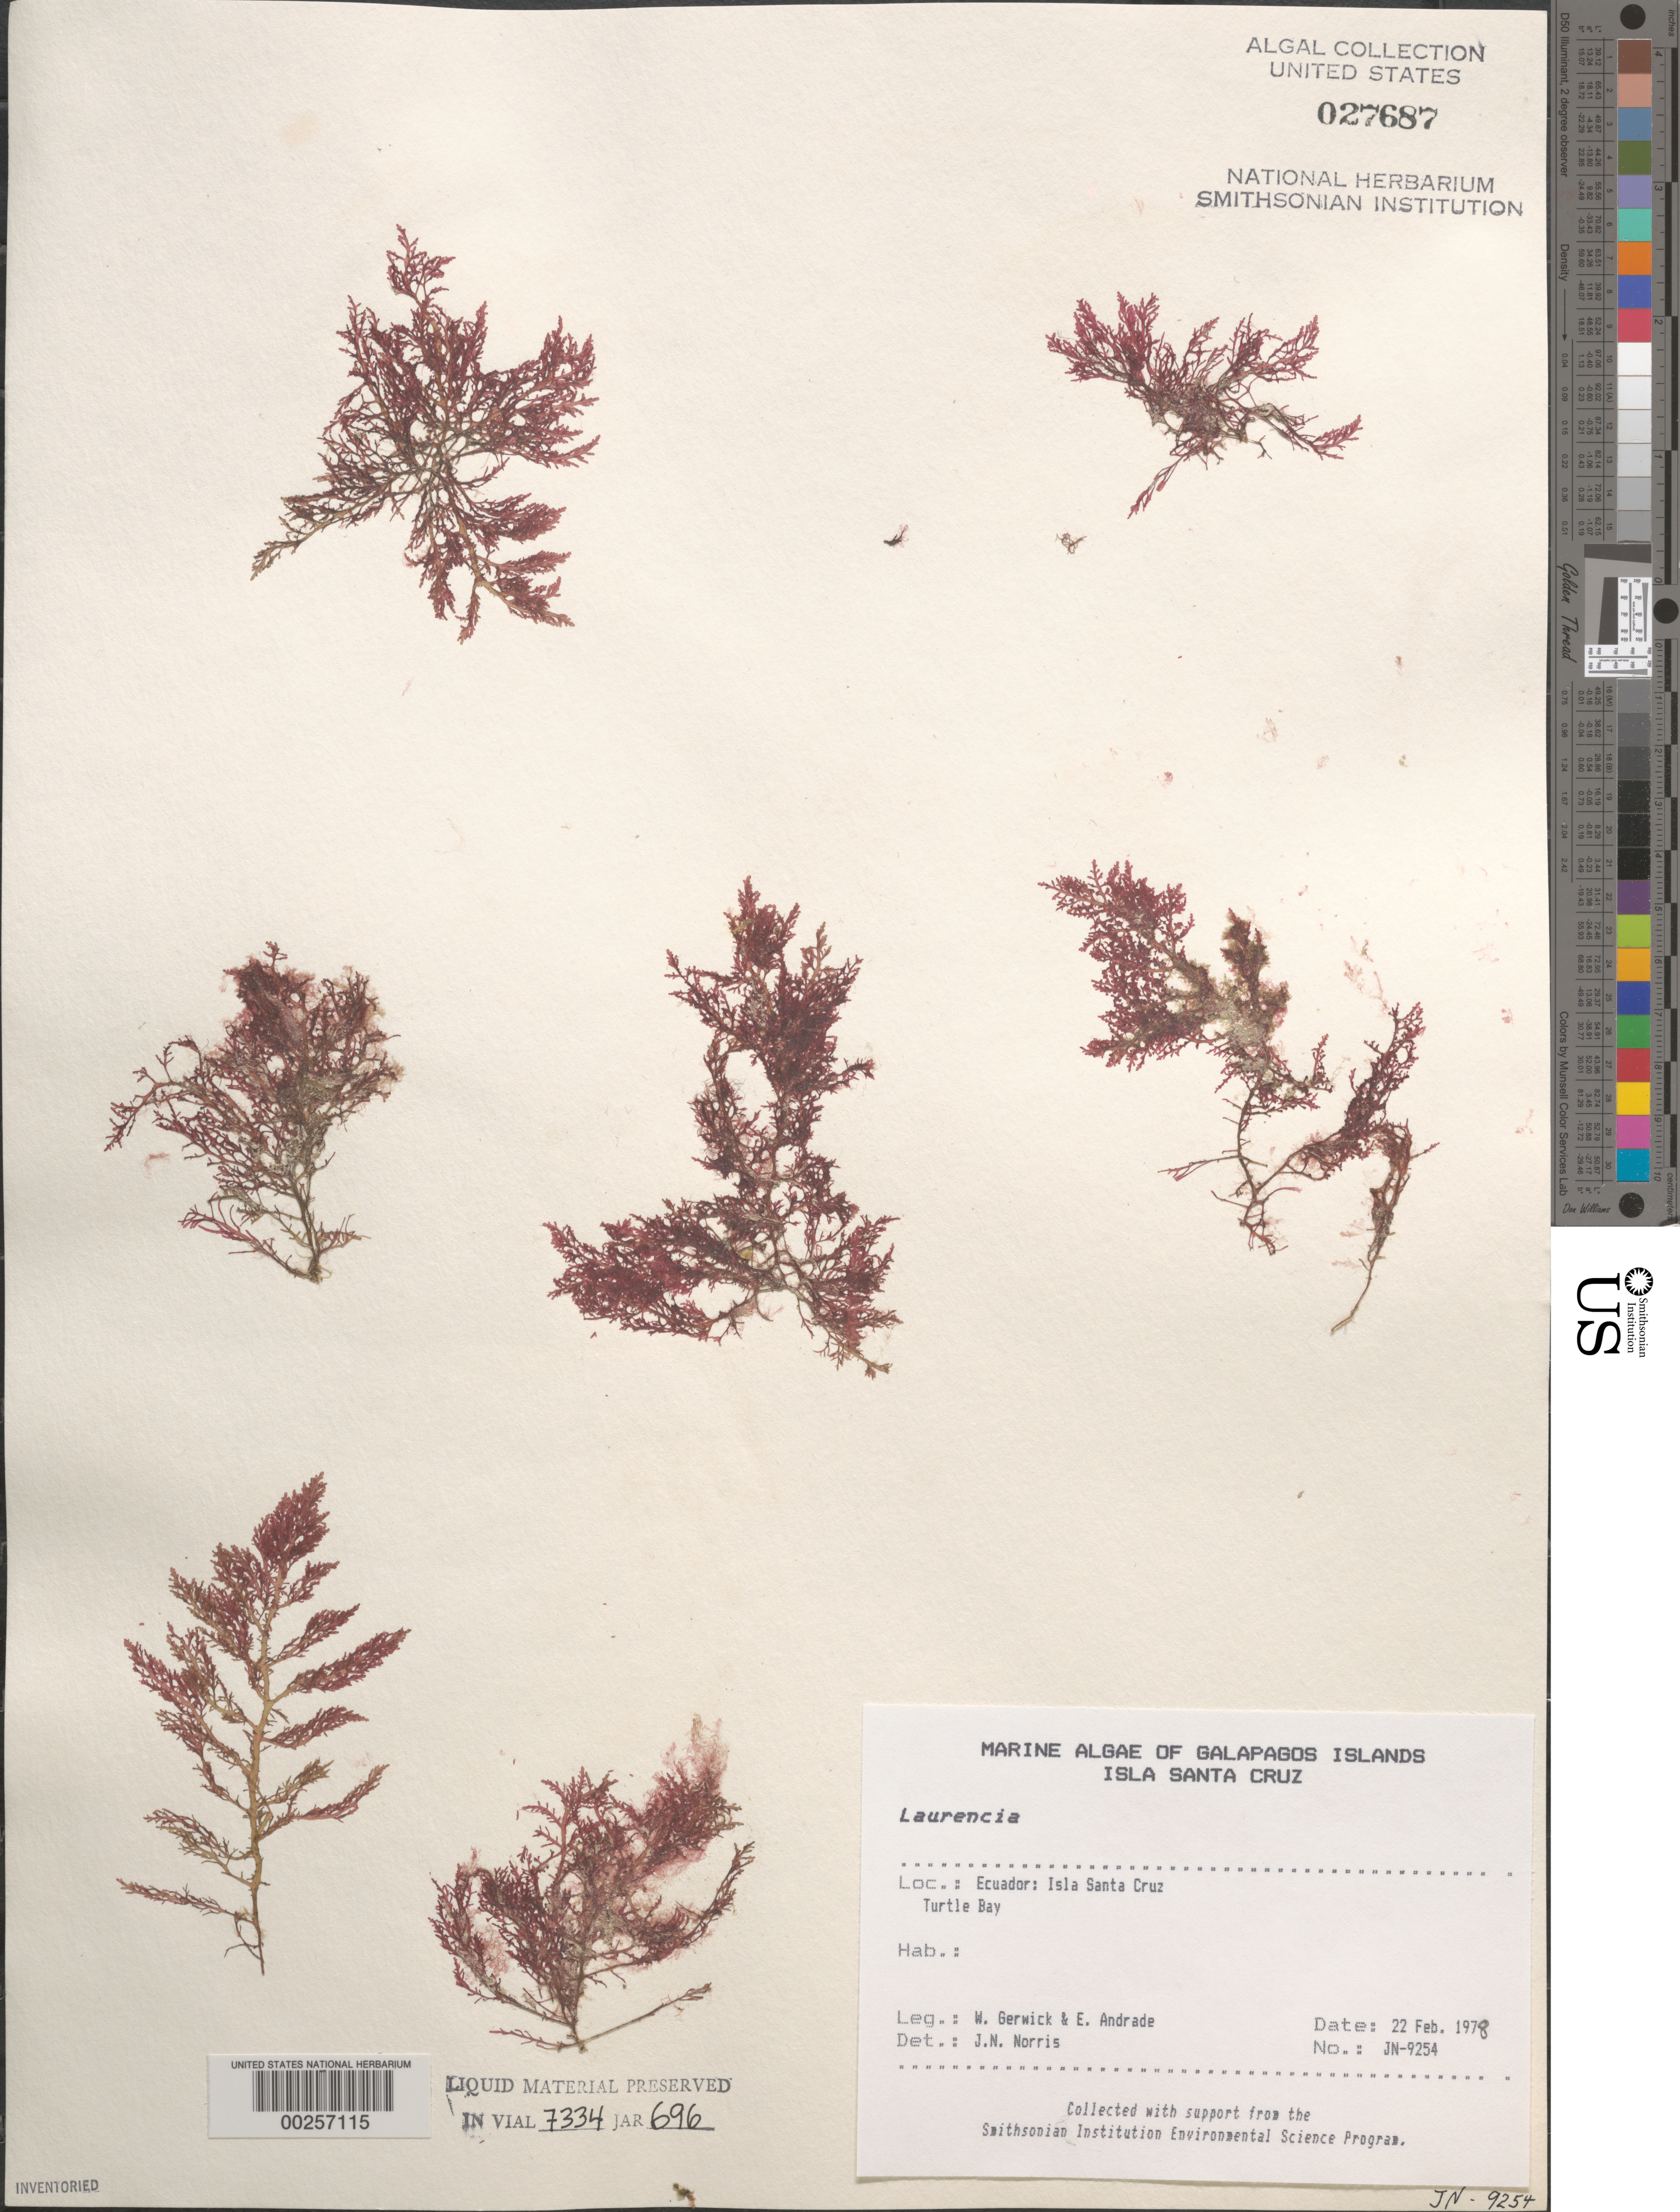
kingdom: Plantae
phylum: Rhodophyta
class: Florideophyceae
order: Ceramiales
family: Rhodomelaceae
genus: Laurencia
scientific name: Laurencia sp.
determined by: Norris, James N.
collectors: W. Gerwick & E. Andrade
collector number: Jn-9254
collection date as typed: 22 Feb 1978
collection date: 1978-02-22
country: Ecuador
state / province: Colón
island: Santa Cruz [Indefatigable, Chaves]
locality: Turtle Bay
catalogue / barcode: US 27687